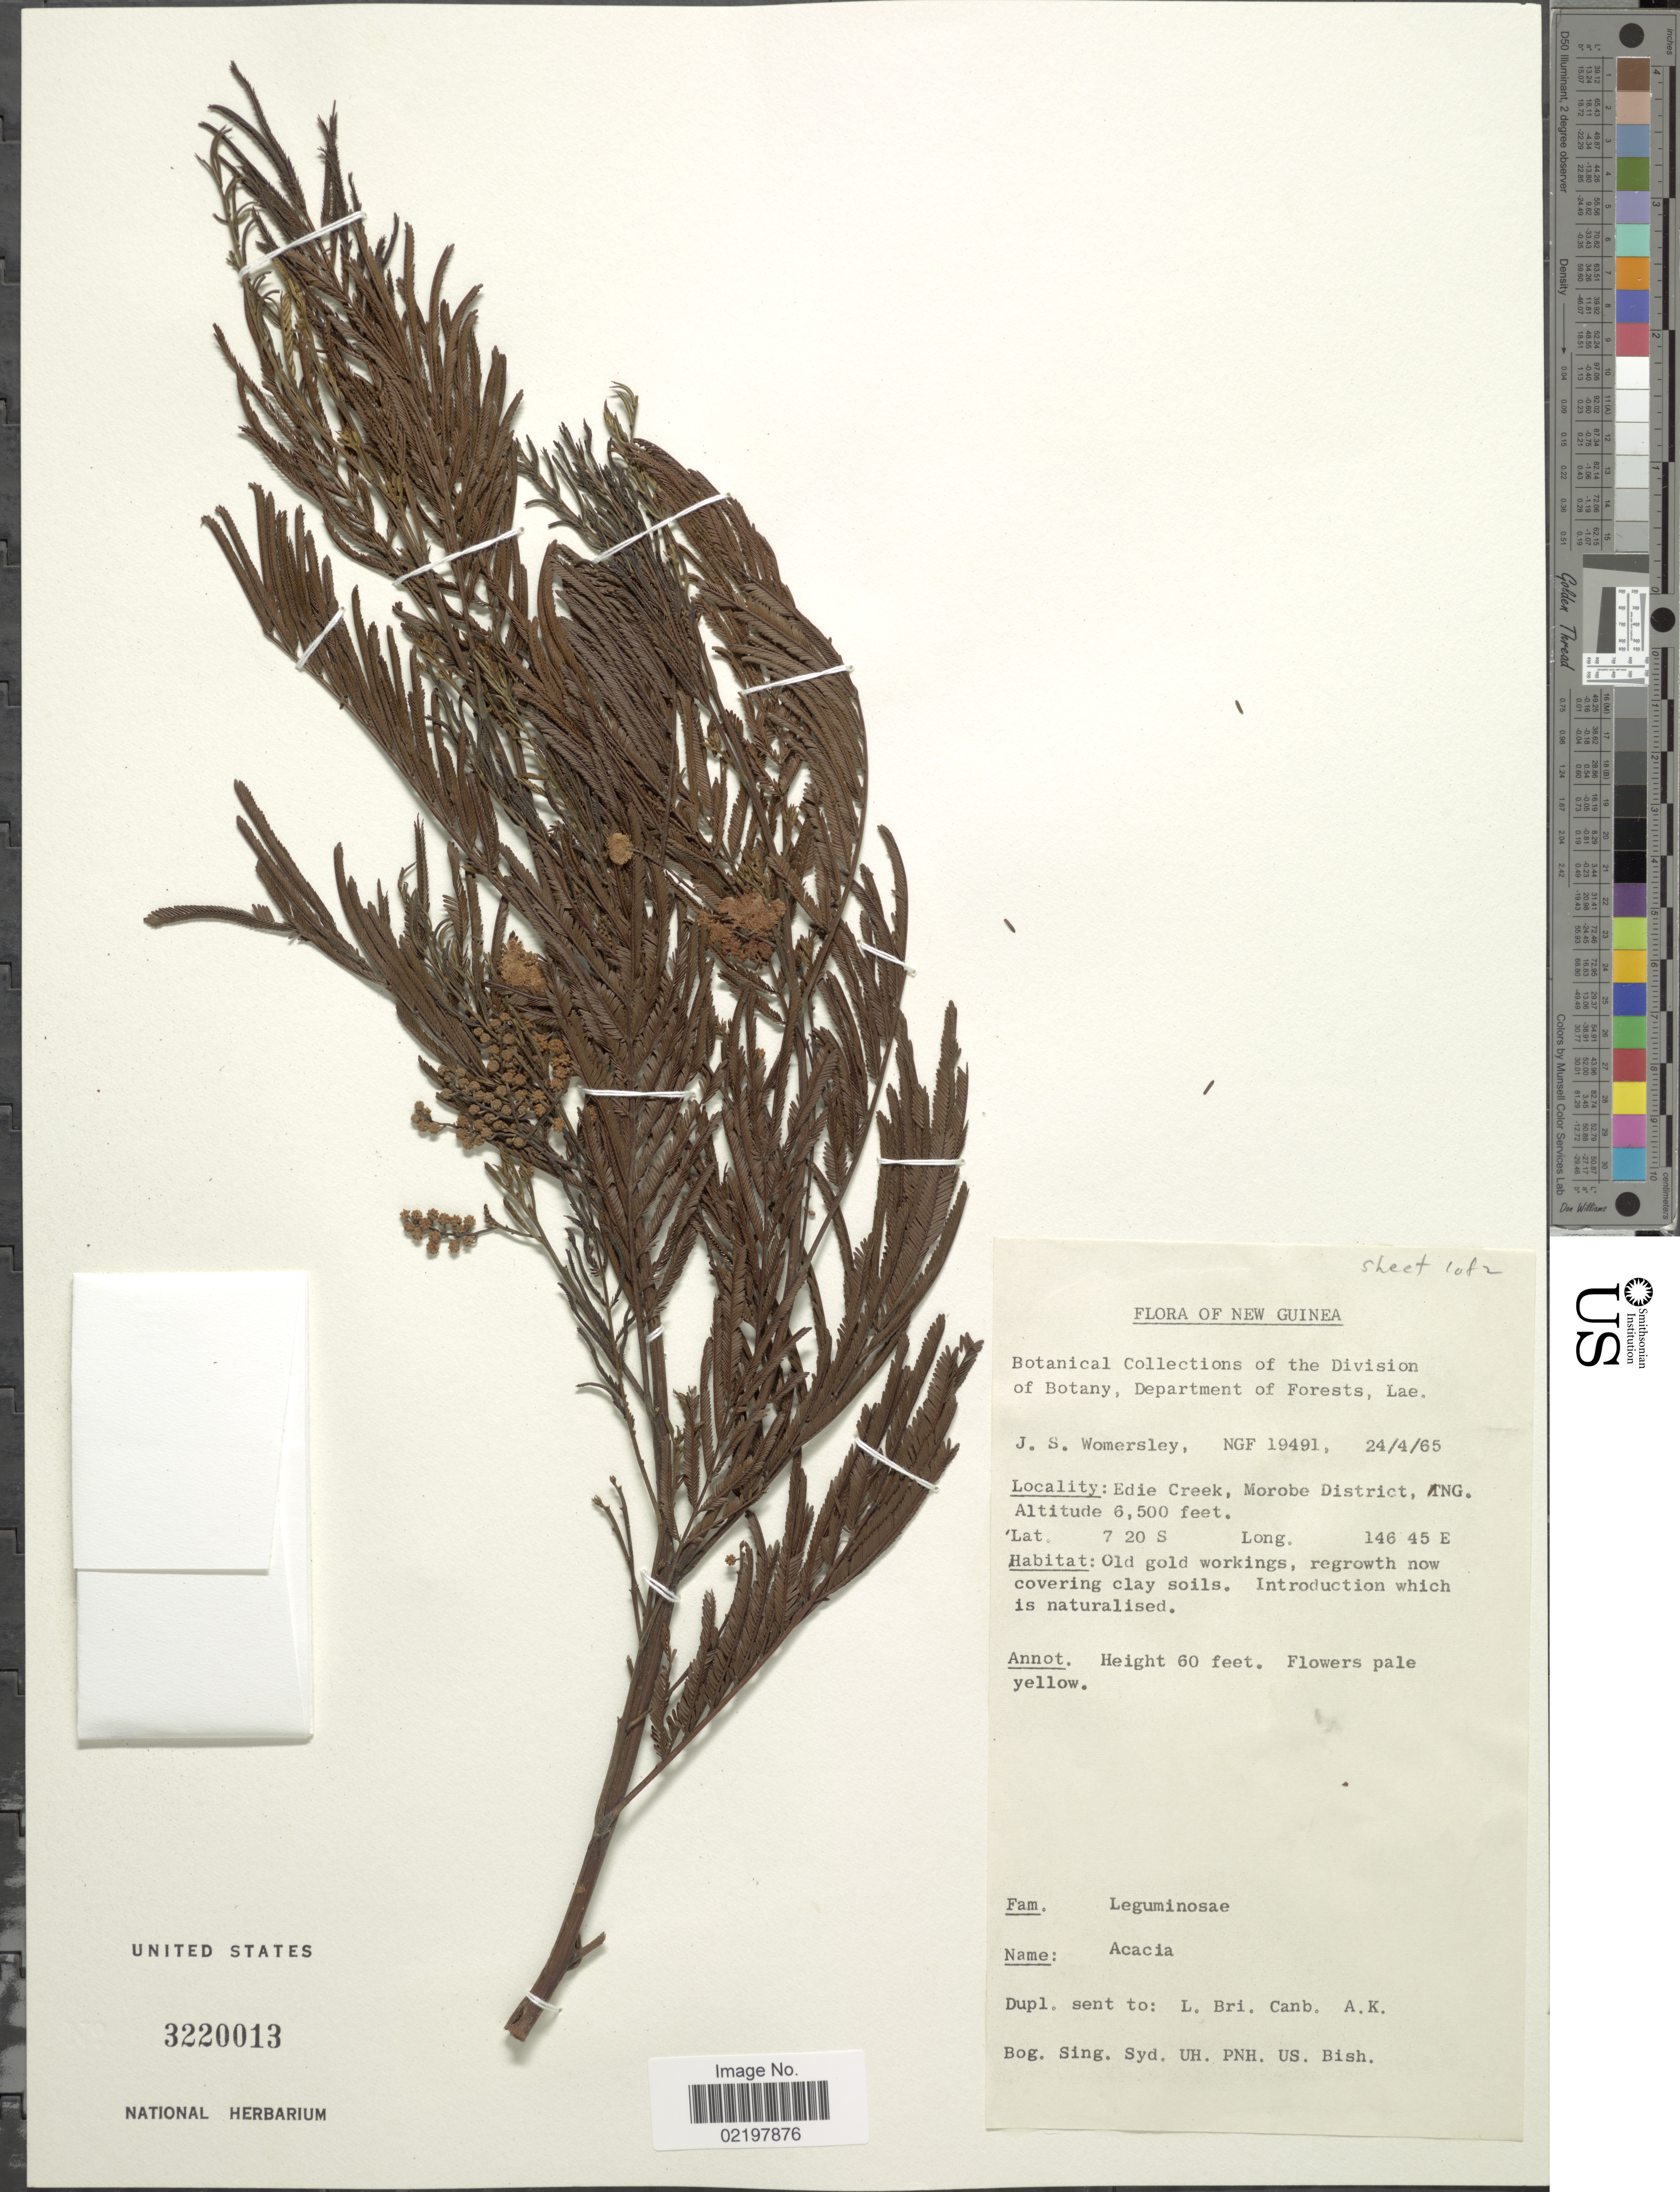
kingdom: Plantae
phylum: Tracheophyta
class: Magnoliopsida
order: Fabales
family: Fabaceae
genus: Acacia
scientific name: Acacia sp.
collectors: H. B. S. Womersley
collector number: NGF 19491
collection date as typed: Transcribed d/m/y: 24/4/65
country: Papua New Guinea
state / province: Morobe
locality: New Guinea, Edie Creek, Morobe District, TNG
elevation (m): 1981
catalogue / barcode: US 3220013